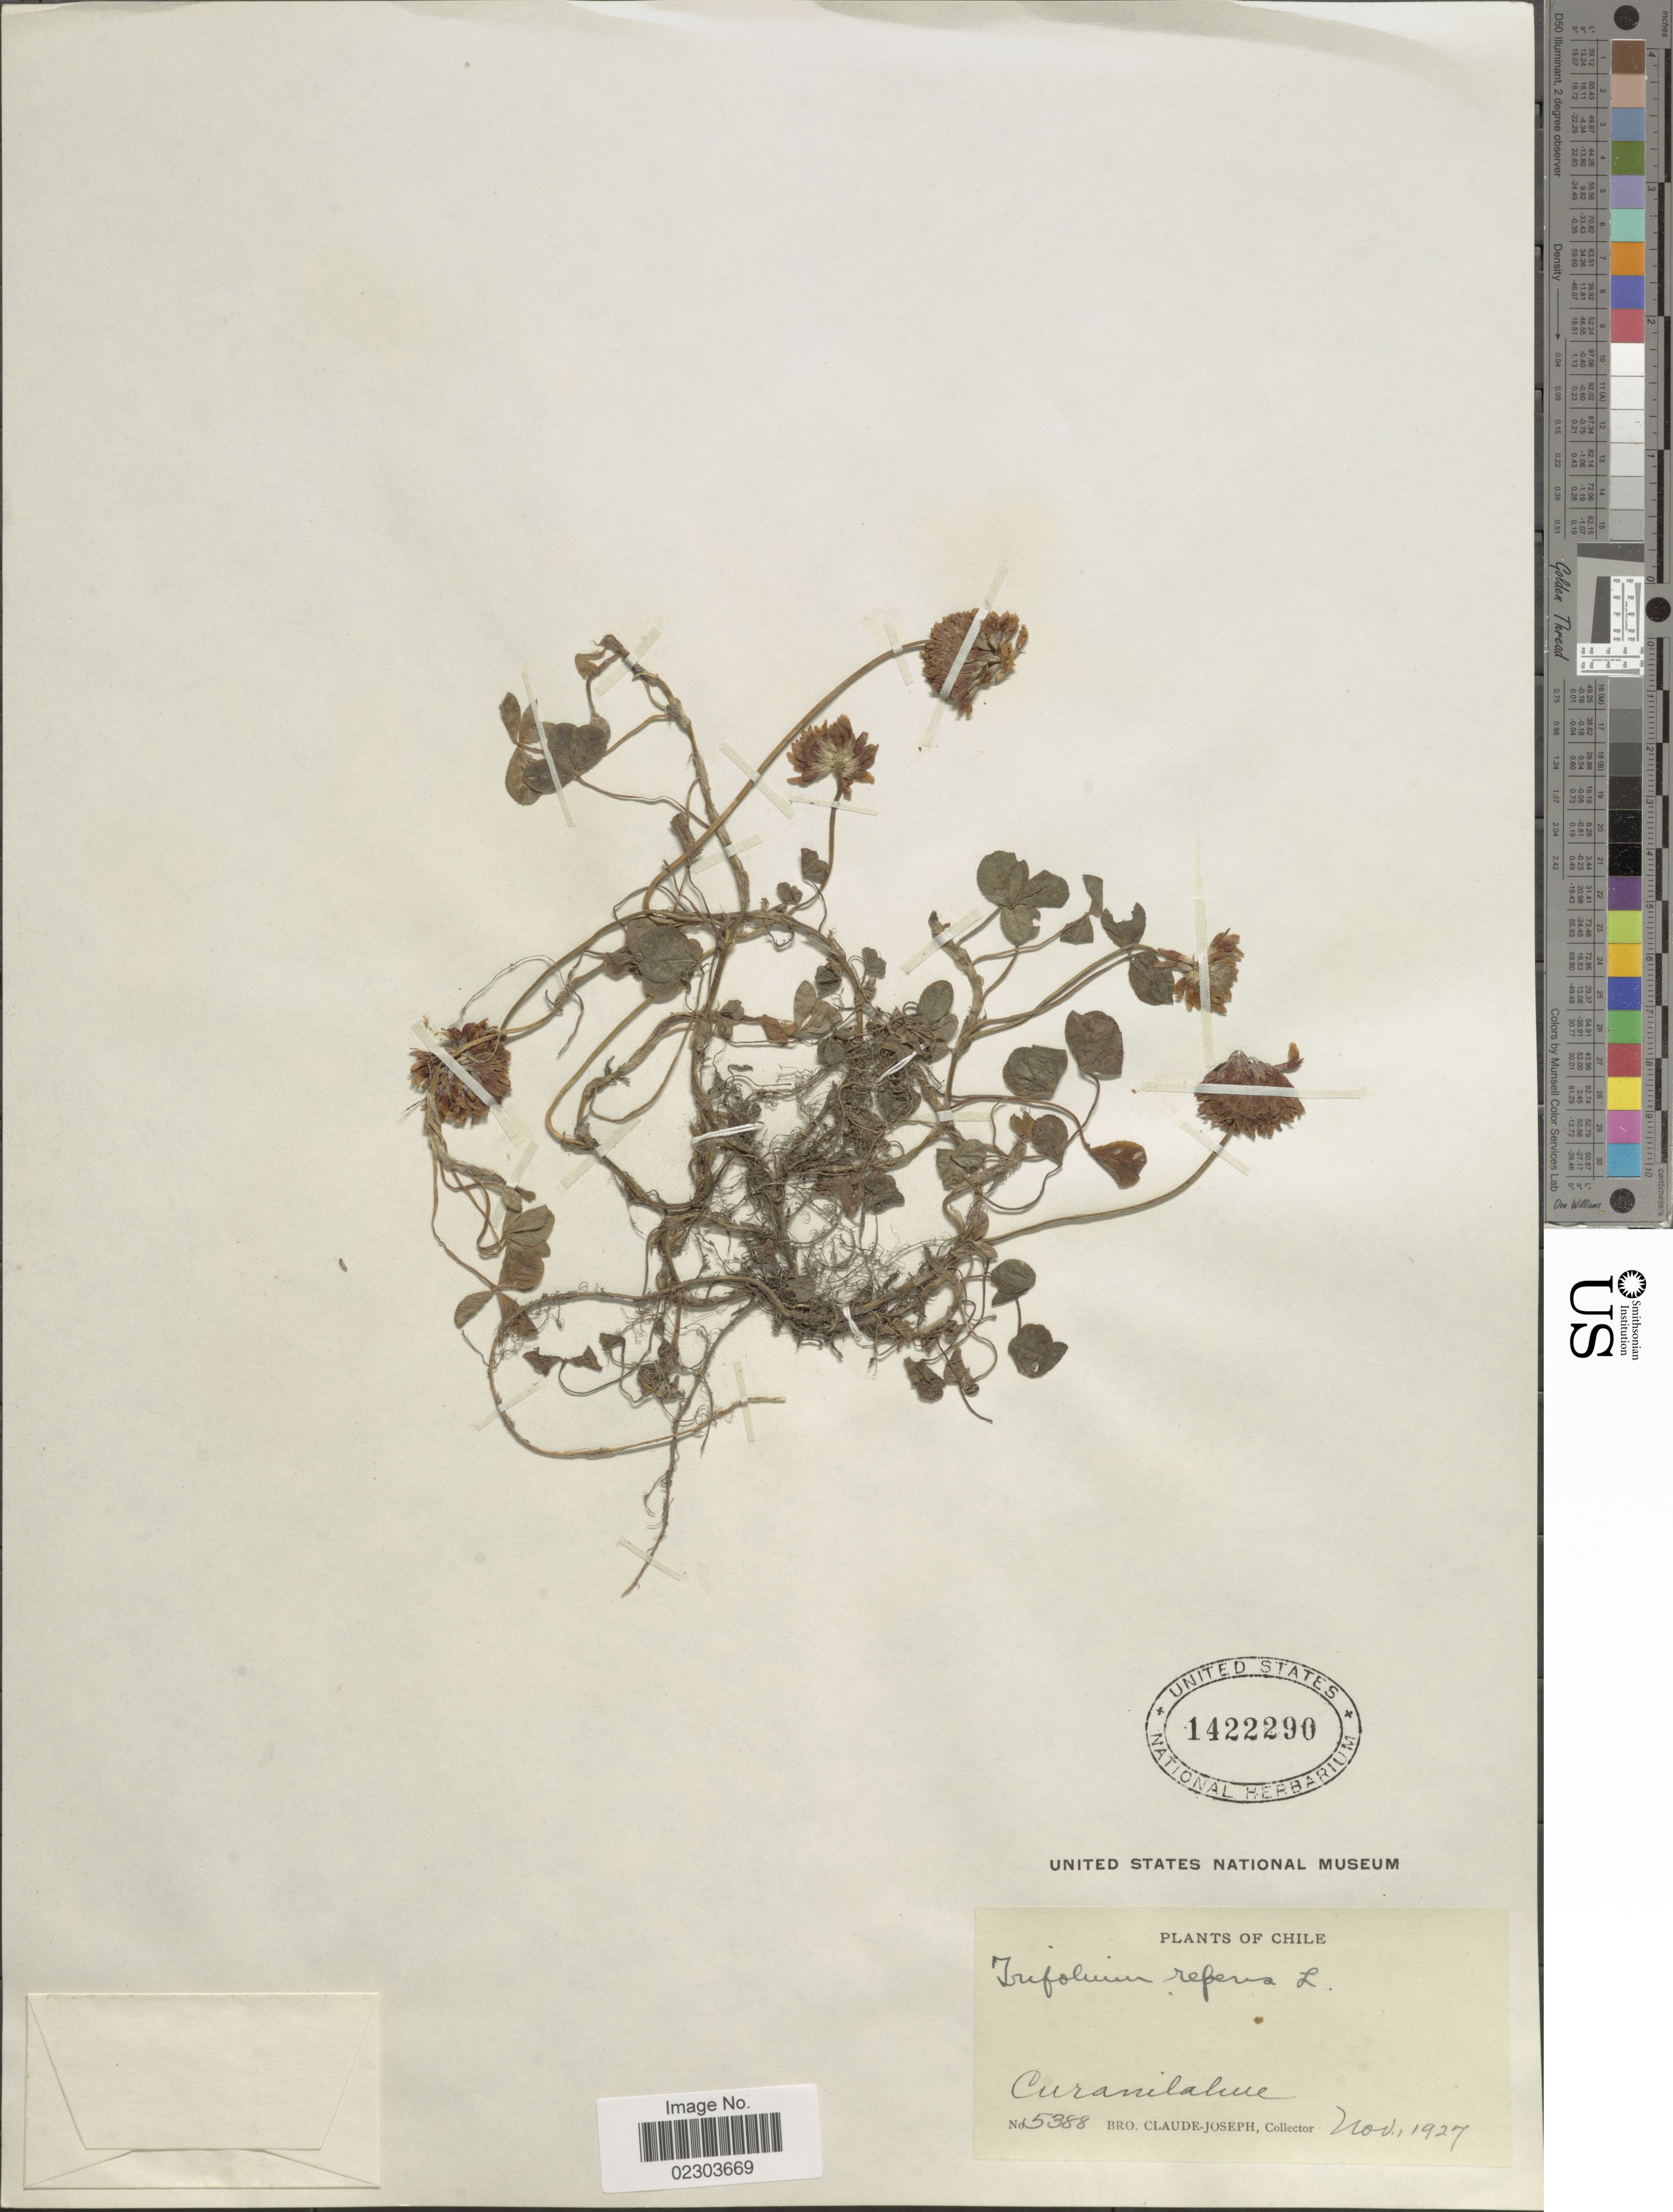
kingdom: Plantae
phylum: Tracheophyta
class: Magnoliopsida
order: Fabales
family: Fabaceae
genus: Trifolium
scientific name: Trifolium repens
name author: L.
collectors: Bro. Claude-Joseph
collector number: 5388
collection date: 1927-11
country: Chile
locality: Curanilahue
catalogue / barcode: US 1422290